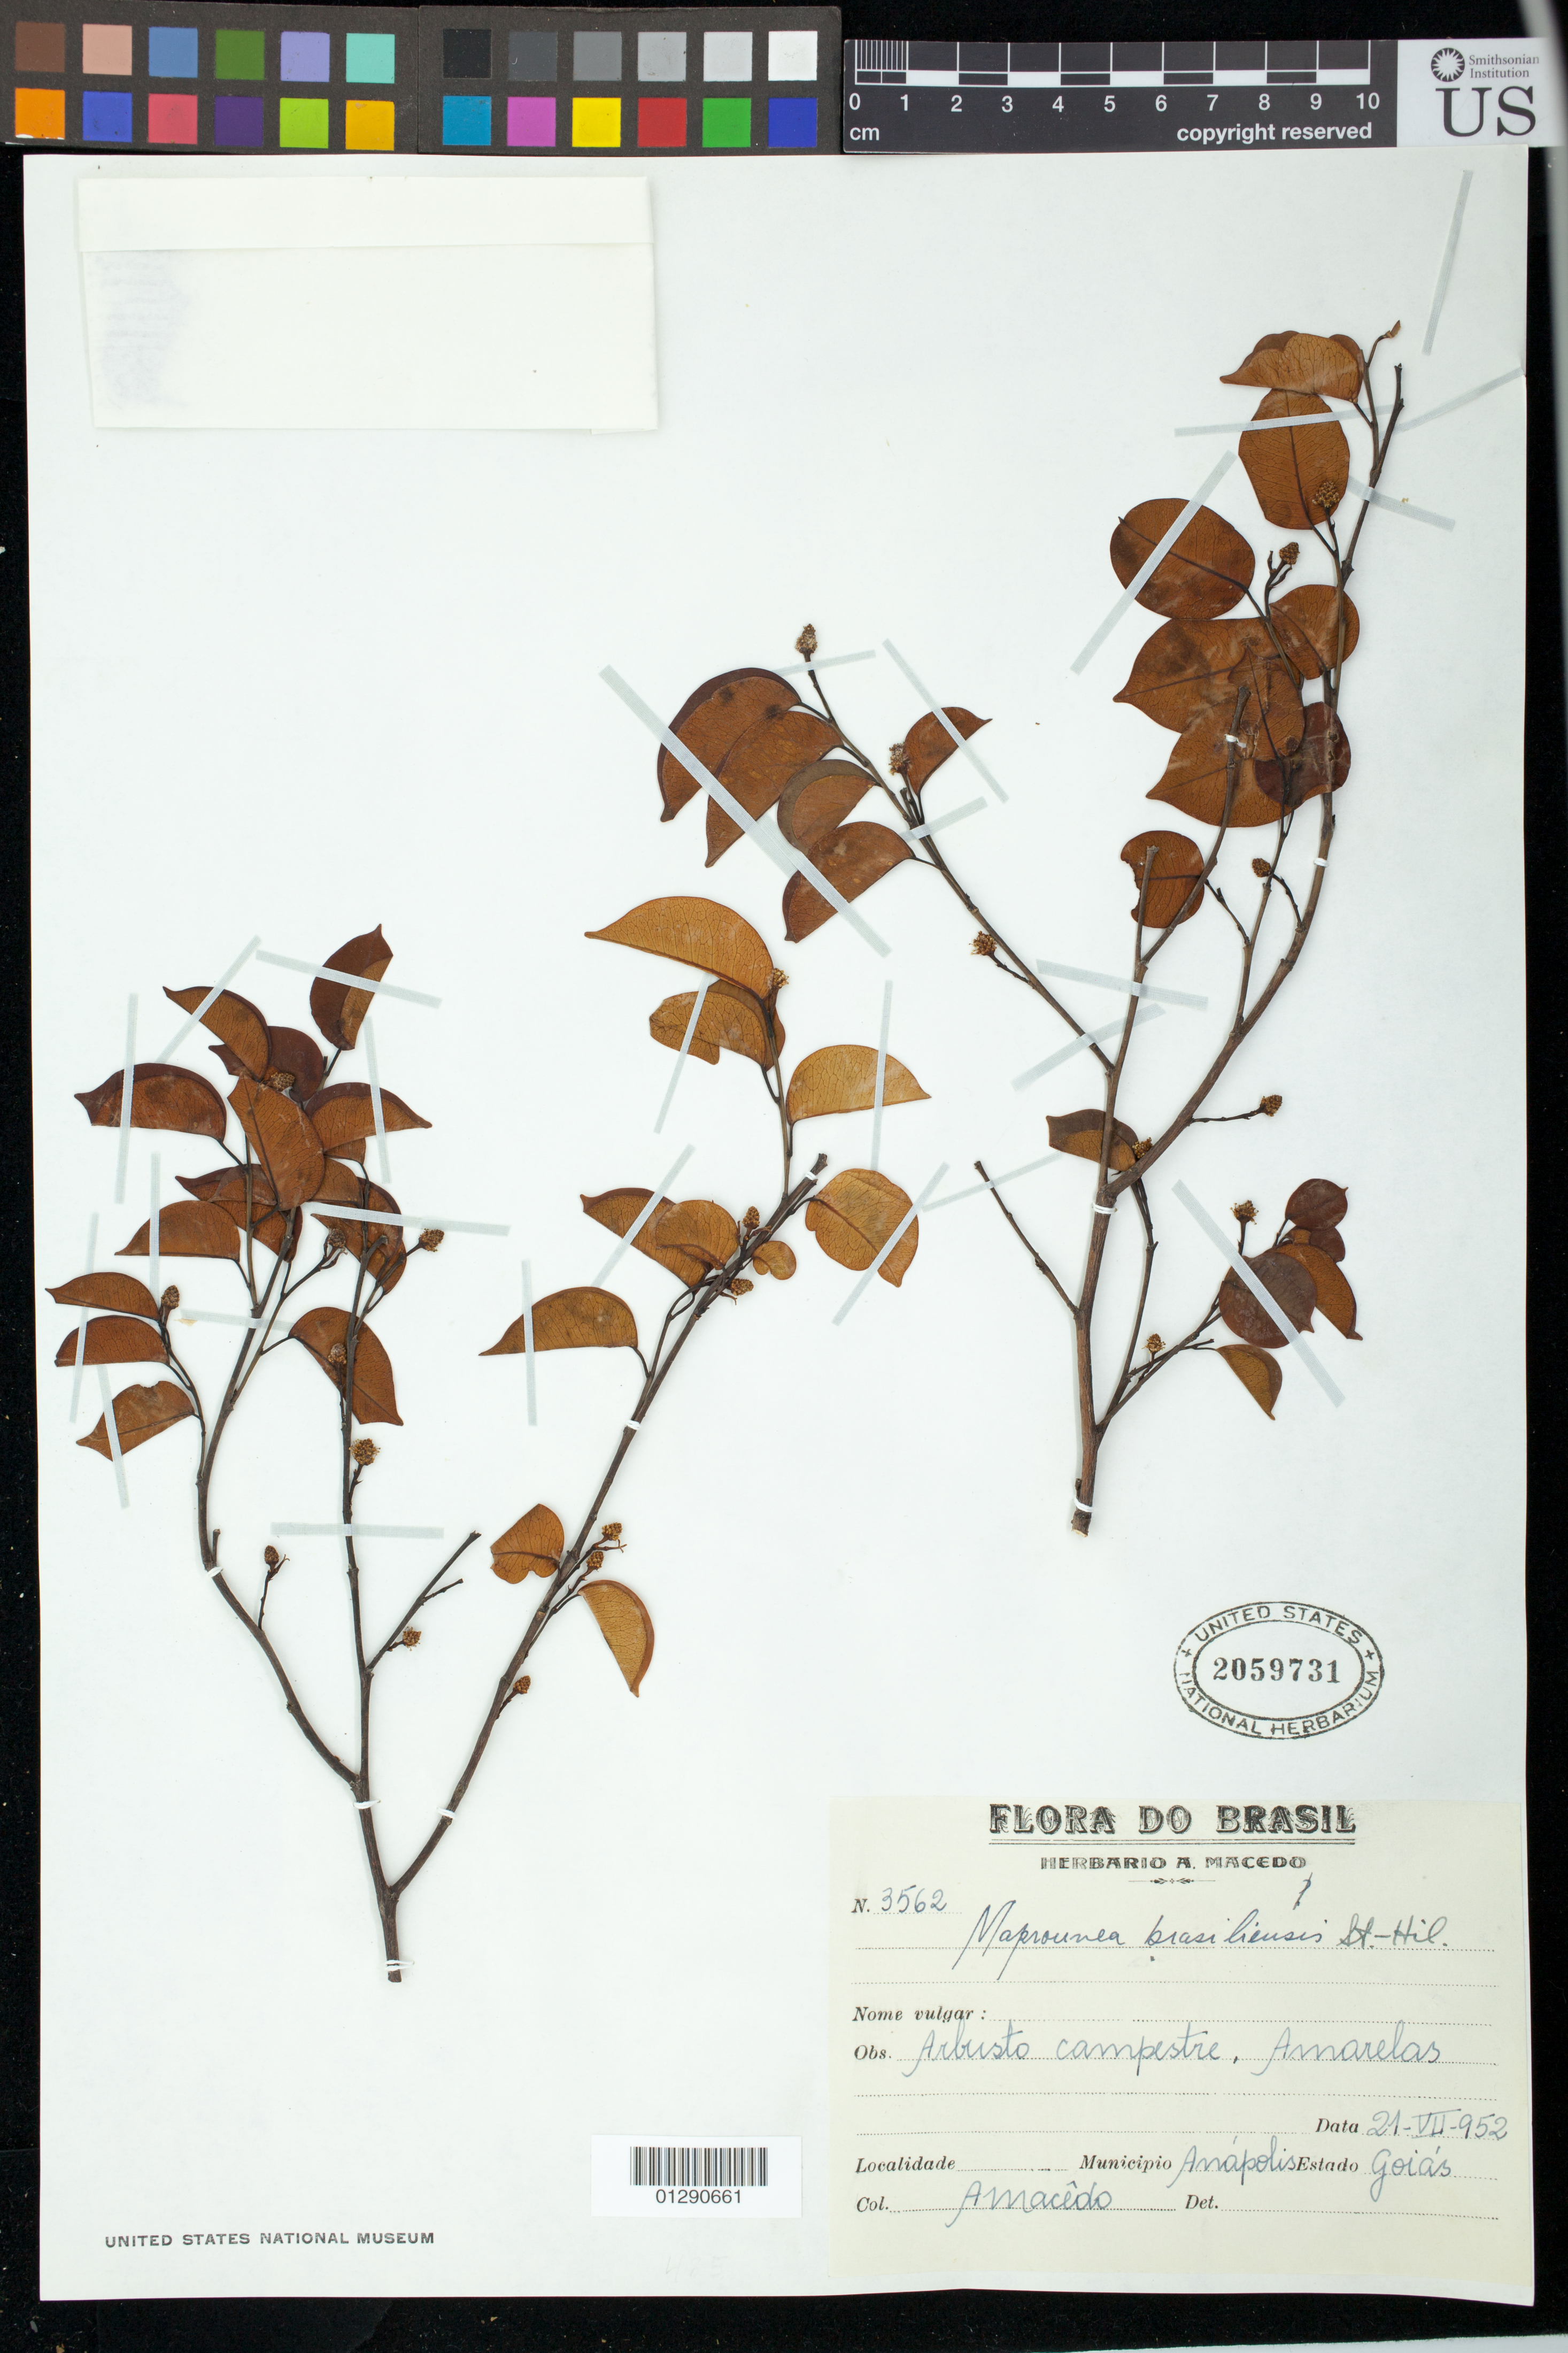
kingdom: Plantae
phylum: Tracheophyta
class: Magnoliopsida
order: Malpighiales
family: Euphorbiaceae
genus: Maprounea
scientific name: Maprounea brasiliensis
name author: A. St.-Hil.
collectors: A. Macedo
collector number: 3562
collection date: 1952-07-21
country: Brazil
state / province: Goias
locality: Municipio Anapolis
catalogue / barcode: US 2059731